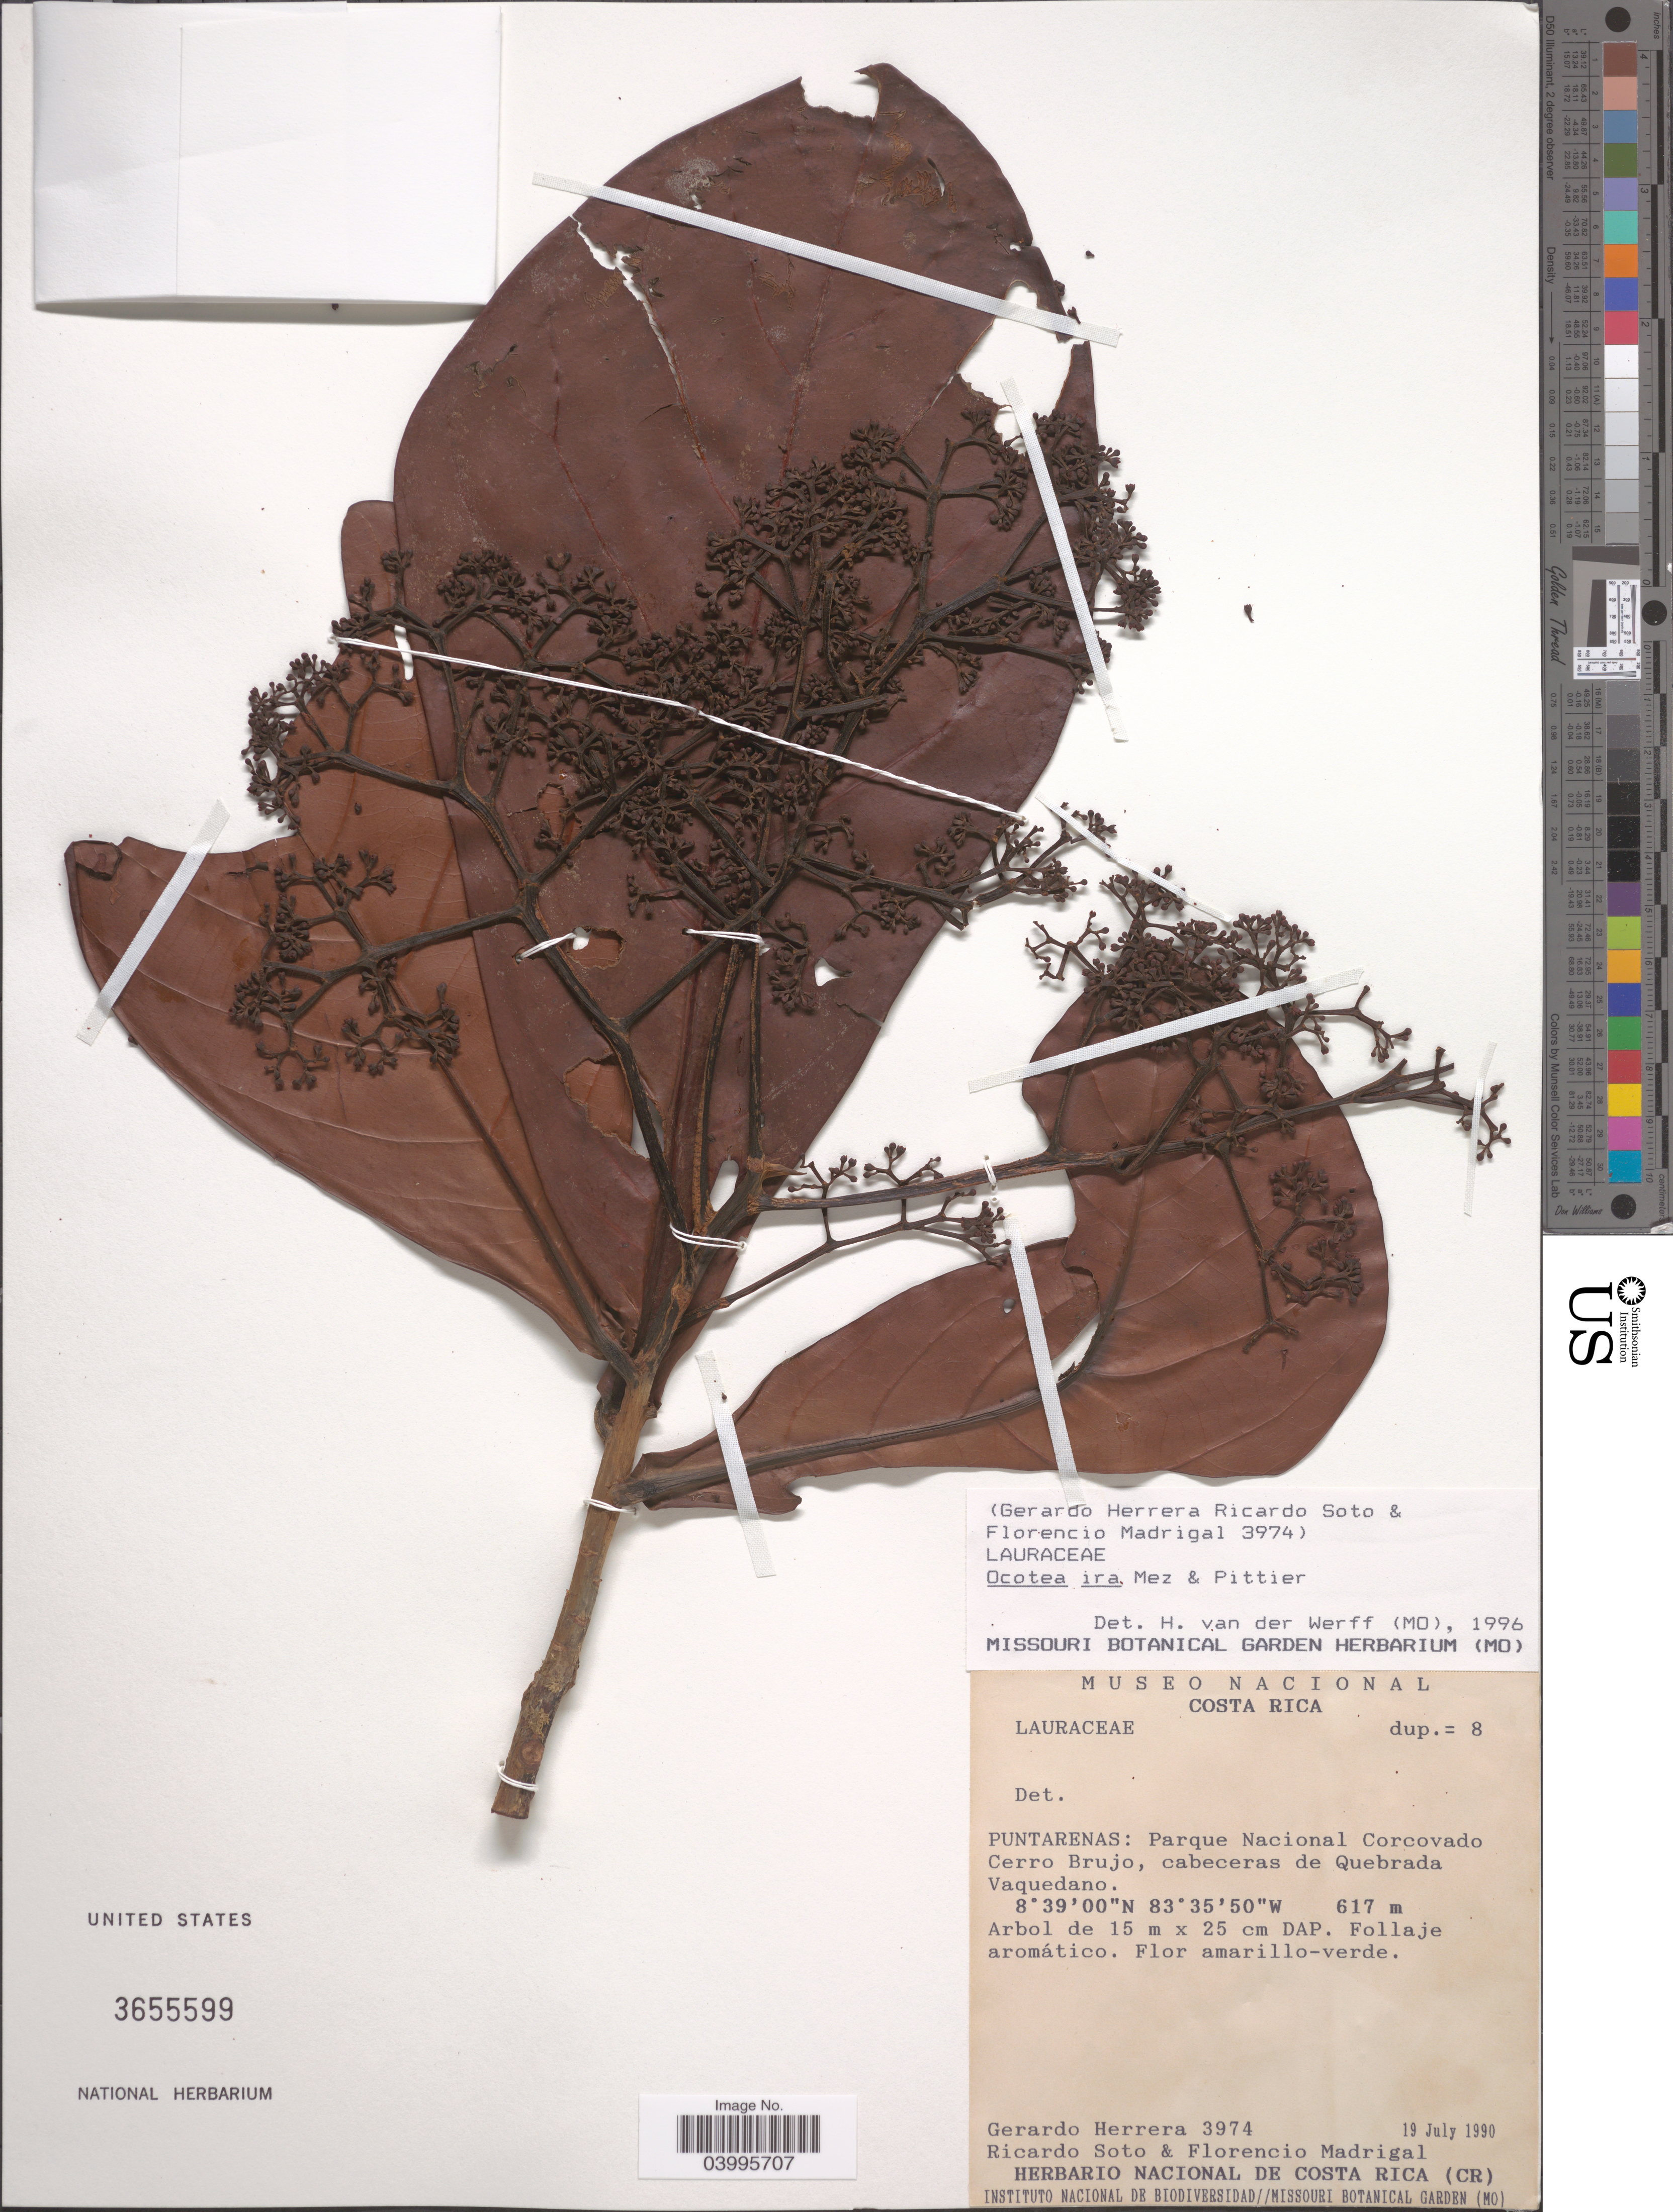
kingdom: Plantae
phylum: Tracheophyta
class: Magnoliopsida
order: Laurales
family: Lauraceae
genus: Ocotea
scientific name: Ocotea ira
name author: Mez & Pittier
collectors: G. Herrera, R. Soto & F. Madrigal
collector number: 3974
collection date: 1990-07-19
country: Costa Rica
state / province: Puntarenas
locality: Parque Nacional Corcovado Cerro Brujo, cabeceras de Quebrada Vaquedano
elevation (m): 617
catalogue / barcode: US 3655599